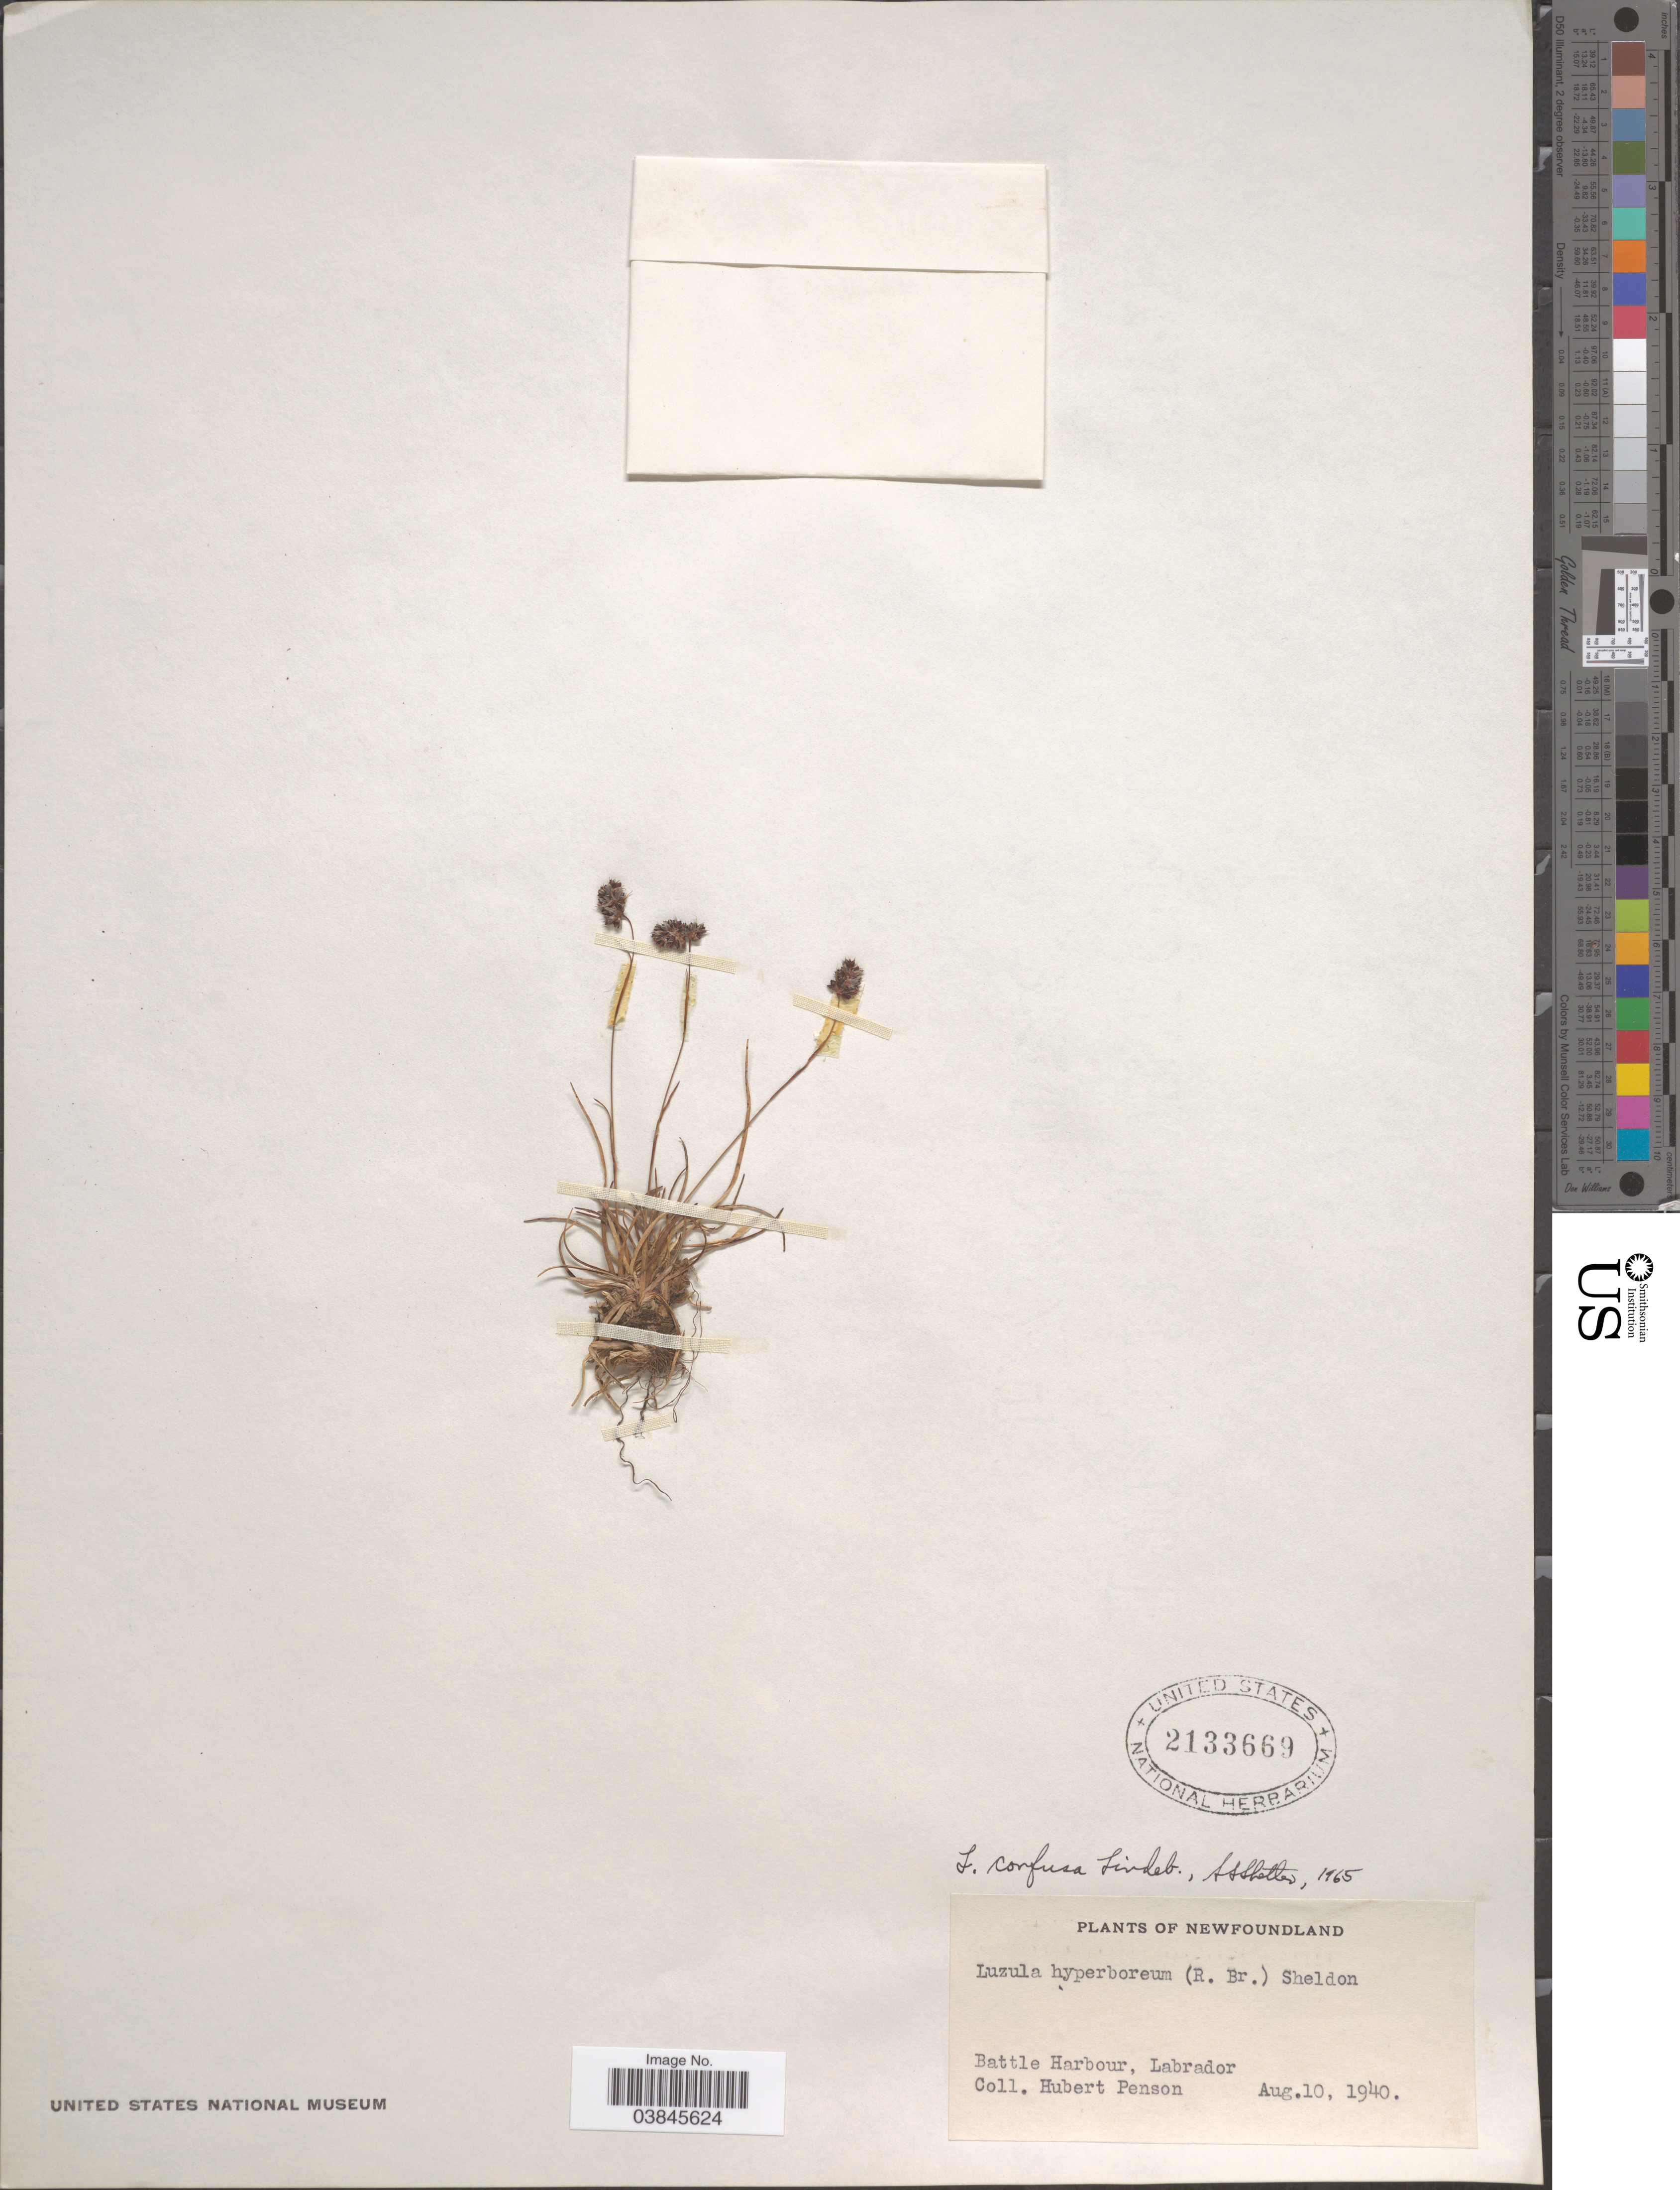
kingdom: Plantae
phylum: Tracheophyta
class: Liliopsida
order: Poales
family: Juncaceae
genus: Luzula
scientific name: Luzula confusa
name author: Lindeb.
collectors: H. Penson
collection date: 1940-08-10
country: Canada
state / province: Newfoundland and Labrador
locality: Battle Harbour, Labrador.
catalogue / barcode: US 2133669